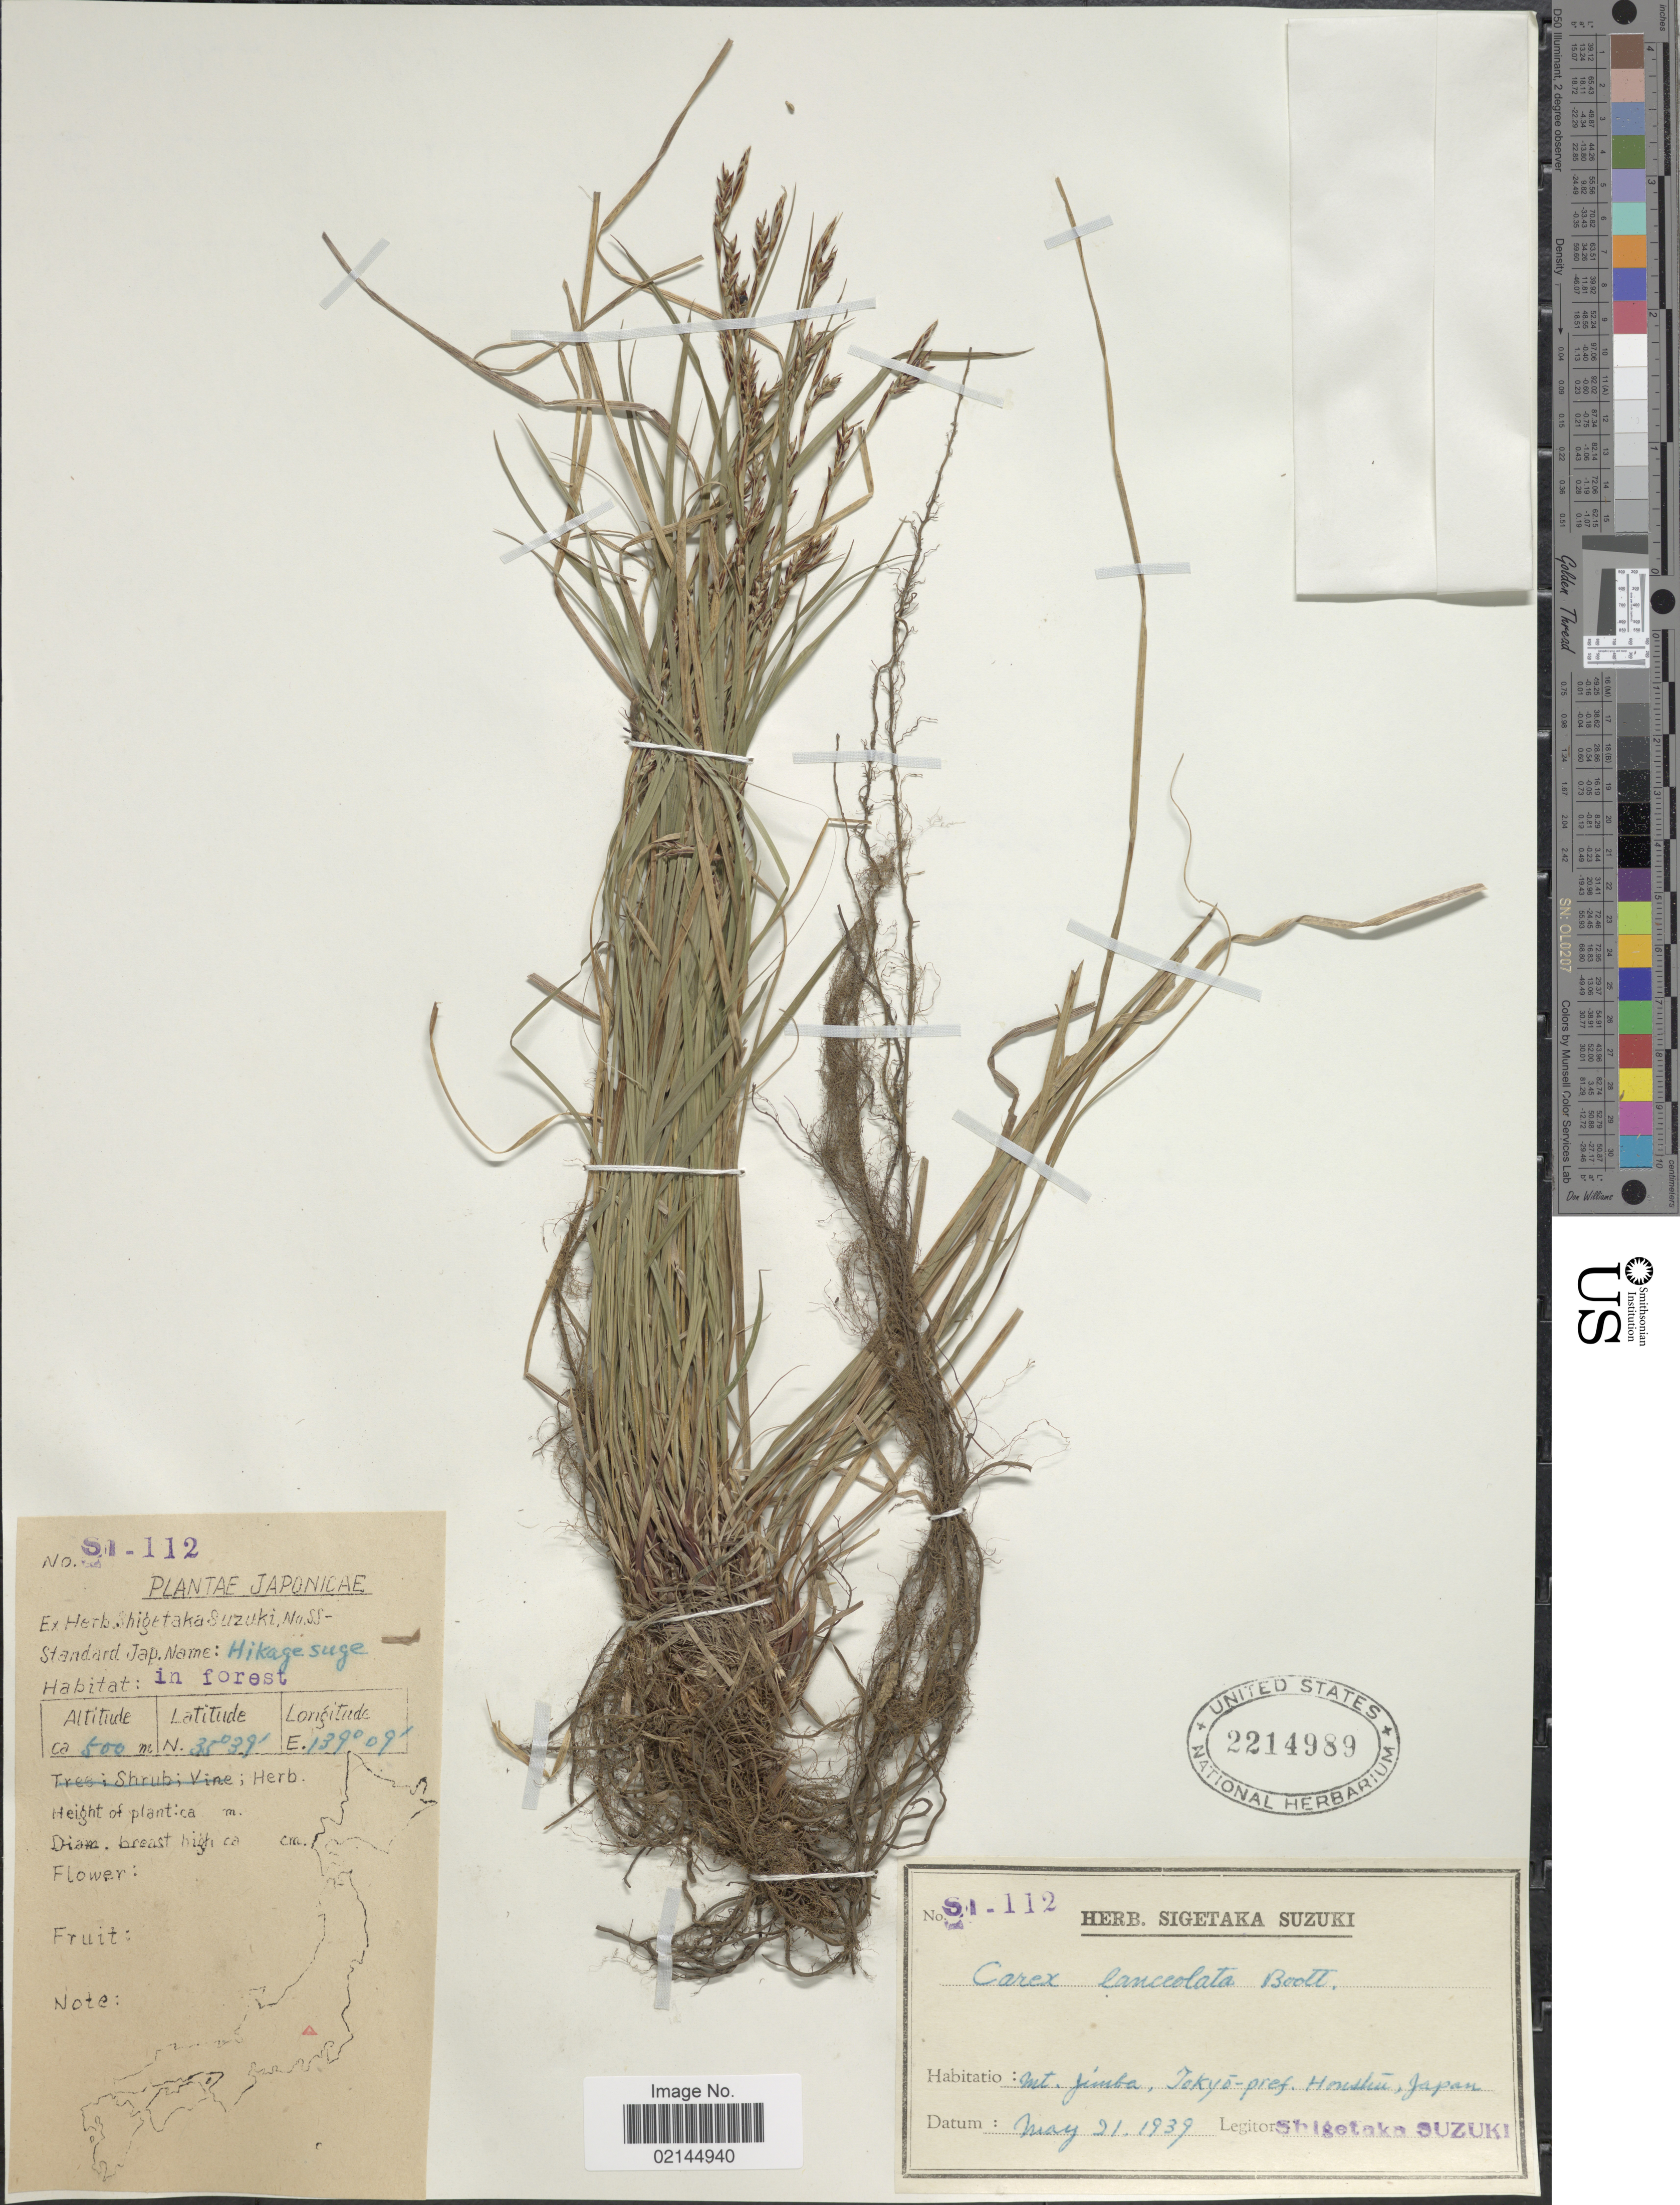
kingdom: Plantae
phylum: Tracheophyta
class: Liliopsida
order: Poales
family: Cyperaceae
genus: Carex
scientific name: Carex lanceolata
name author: Boott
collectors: S. Suzuki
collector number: SI-112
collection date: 1939-05-21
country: Japan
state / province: Tokyo, Federal City of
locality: Mt. Jimbo, Tokyo-pref. Honshu, Japan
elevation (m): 500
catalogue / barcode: US 2214989